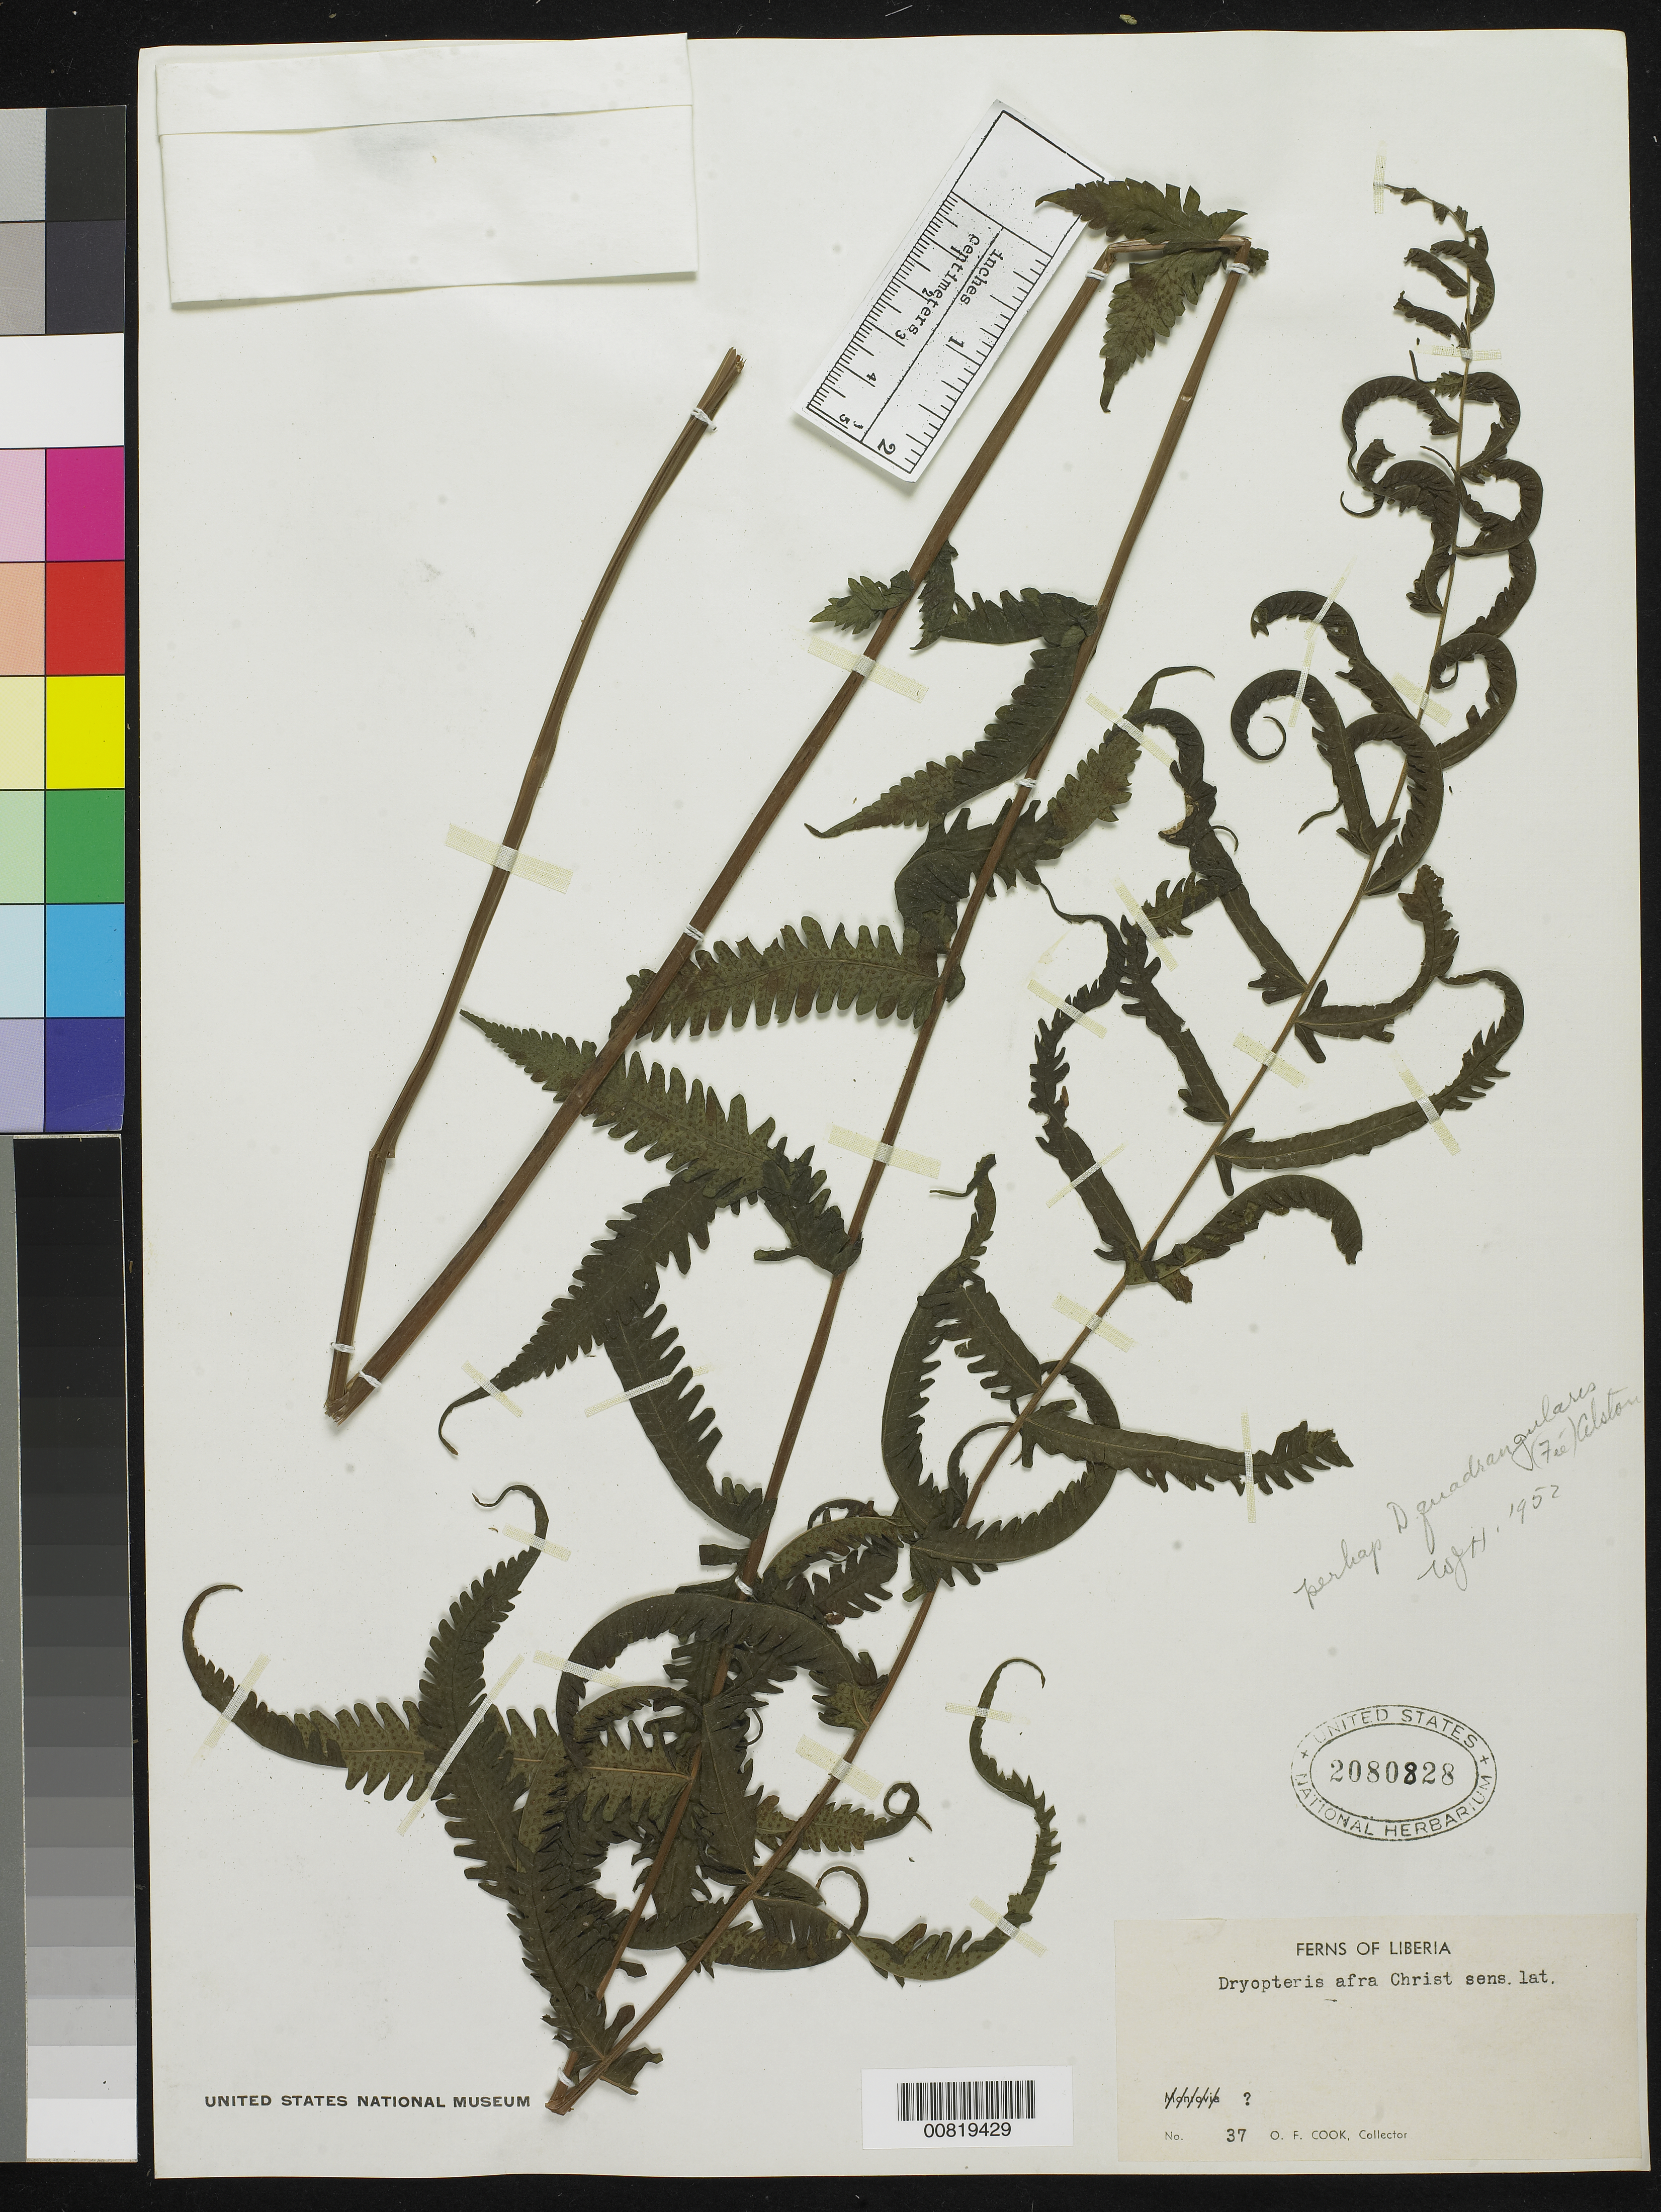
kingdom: Plantae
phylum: Tracheophyta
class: Polypodiopsida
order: Polypodiales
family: Thelypteridaceae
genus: Christella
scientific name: Christella hispidula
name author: (Decne.) Holttum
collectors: O. F. Cook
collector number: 37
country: Liberia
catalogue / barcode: US 2080828